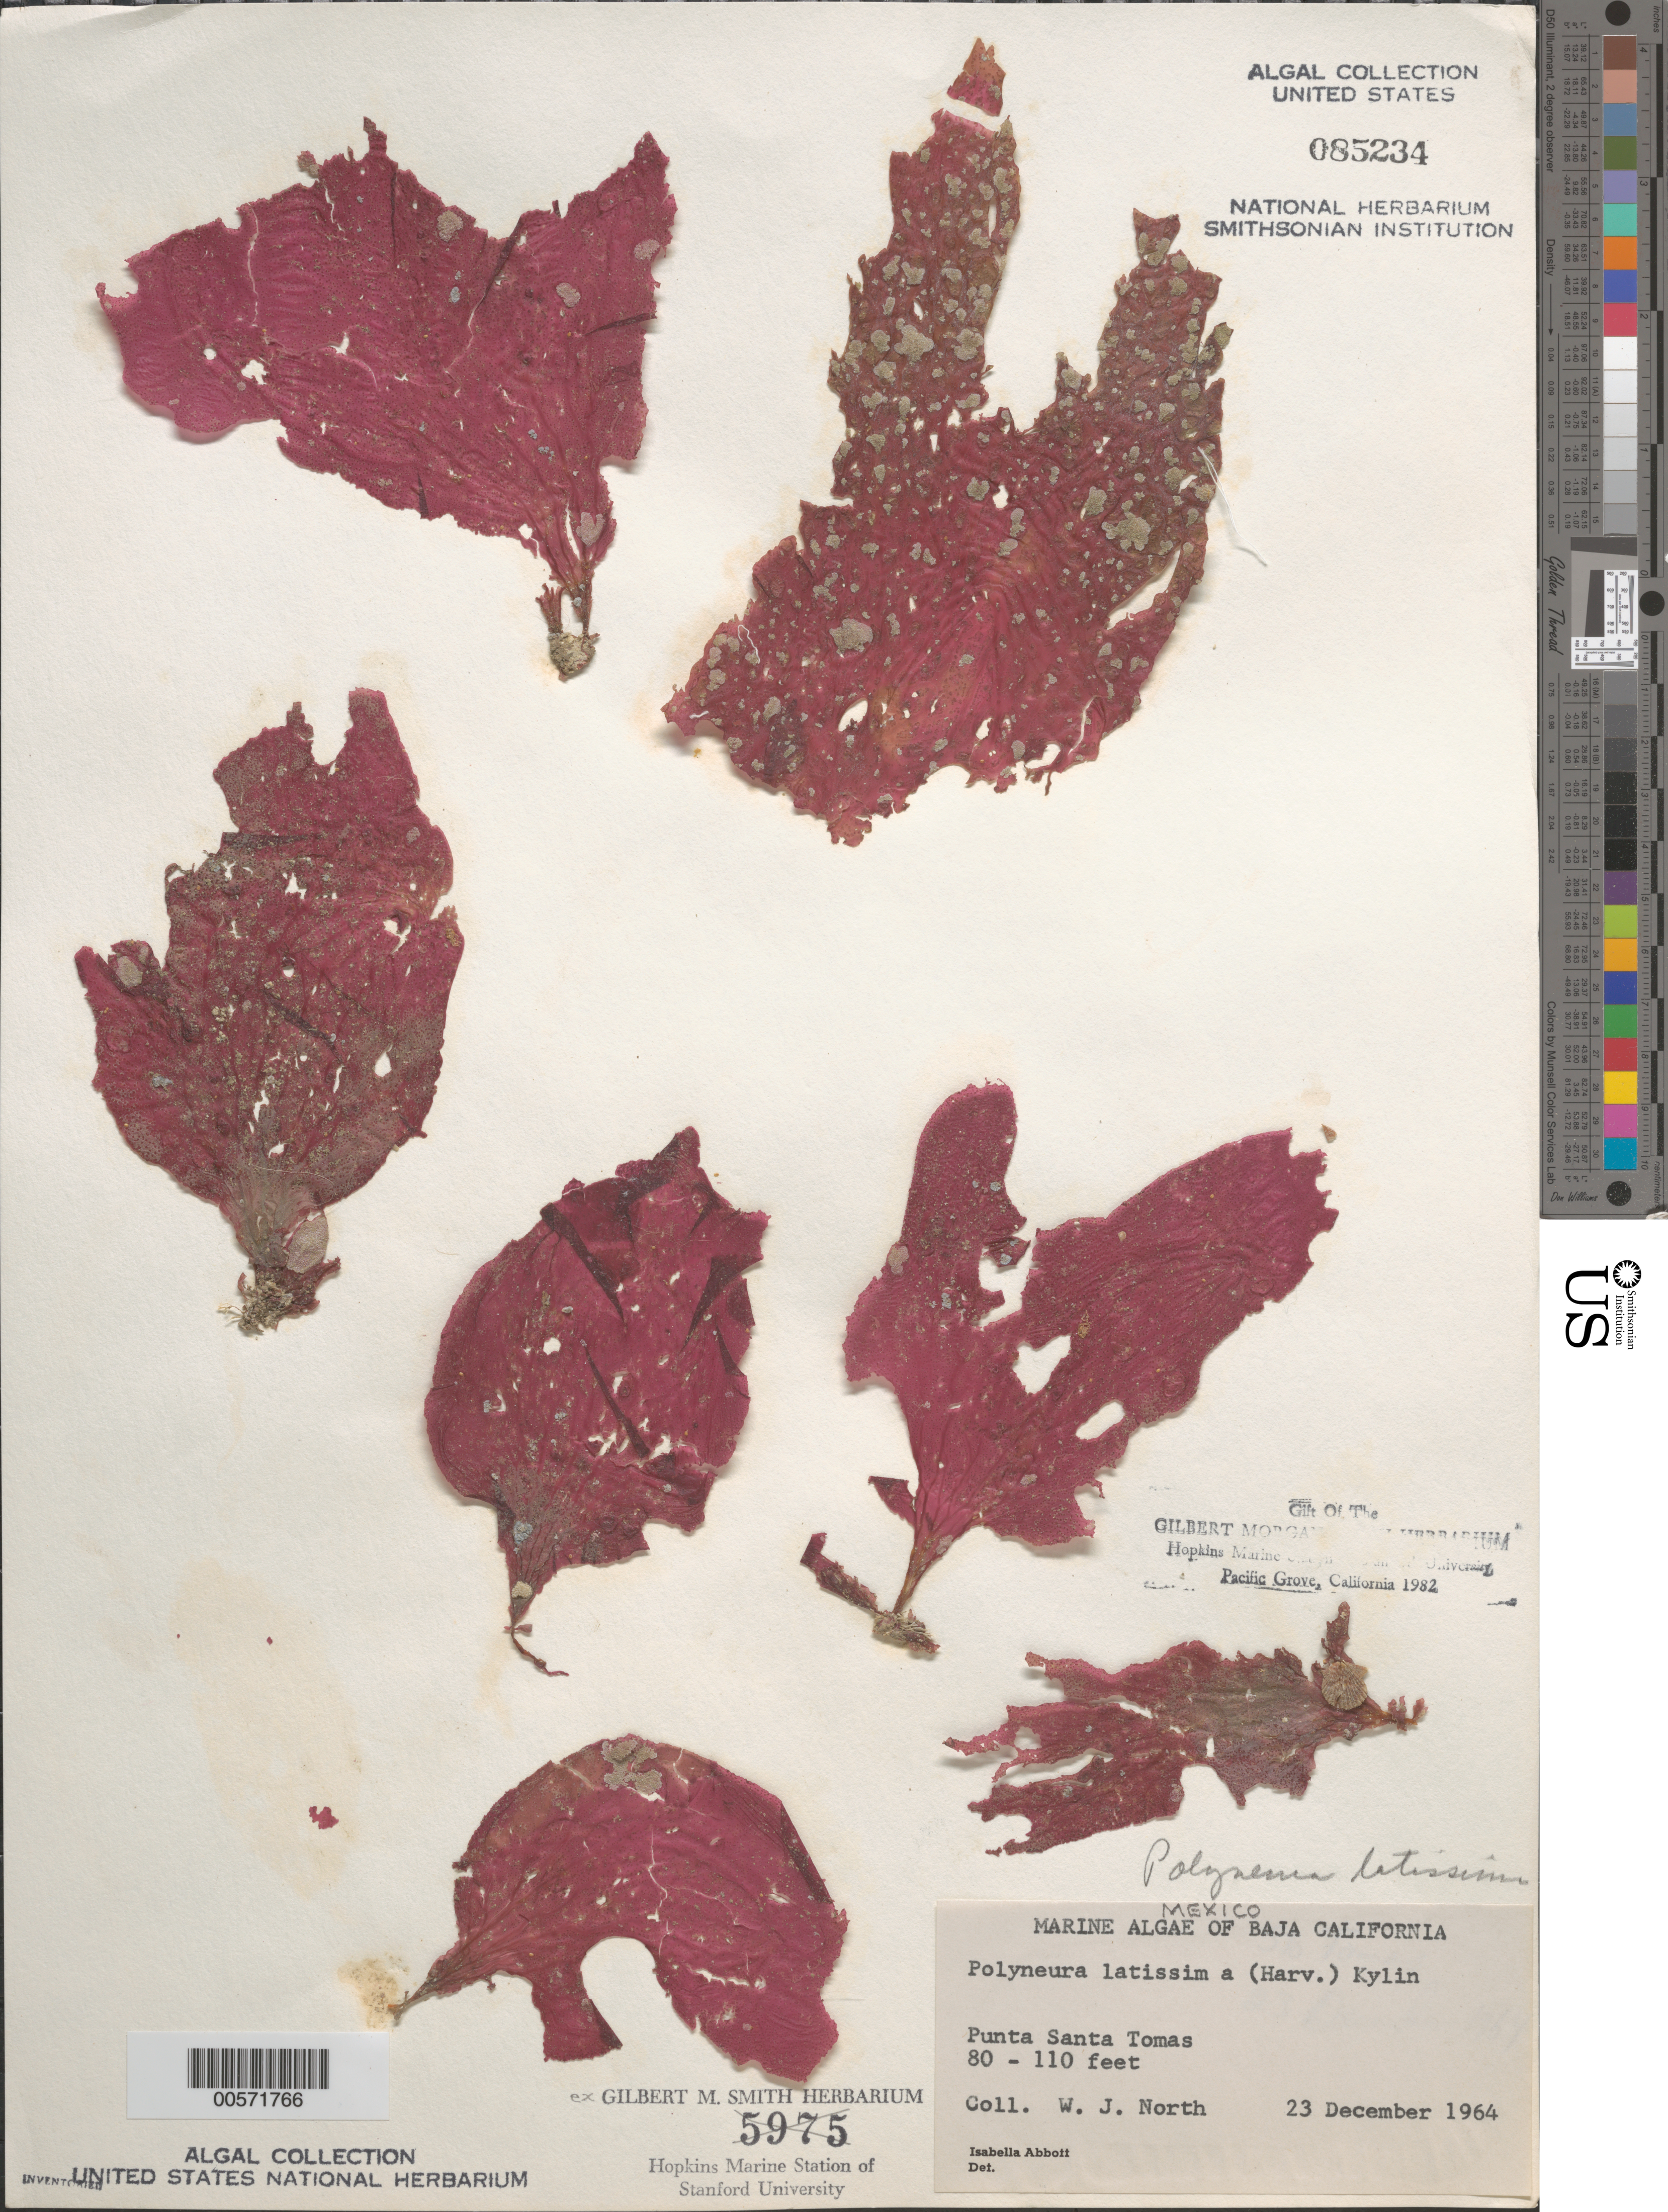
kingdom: Plantae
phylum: Rhodophyta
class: Florideophyceae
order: Ceramiales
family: Delesseriaceae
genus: Polyneura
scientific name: Polyneura latissima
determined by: Abbott, Isabella A.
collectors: W. North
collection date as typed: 23 Dec 1964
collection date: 1964-12-23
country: Mexico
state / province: Baja California Norte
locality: Punta Santo Tomas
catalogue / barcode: US 85234